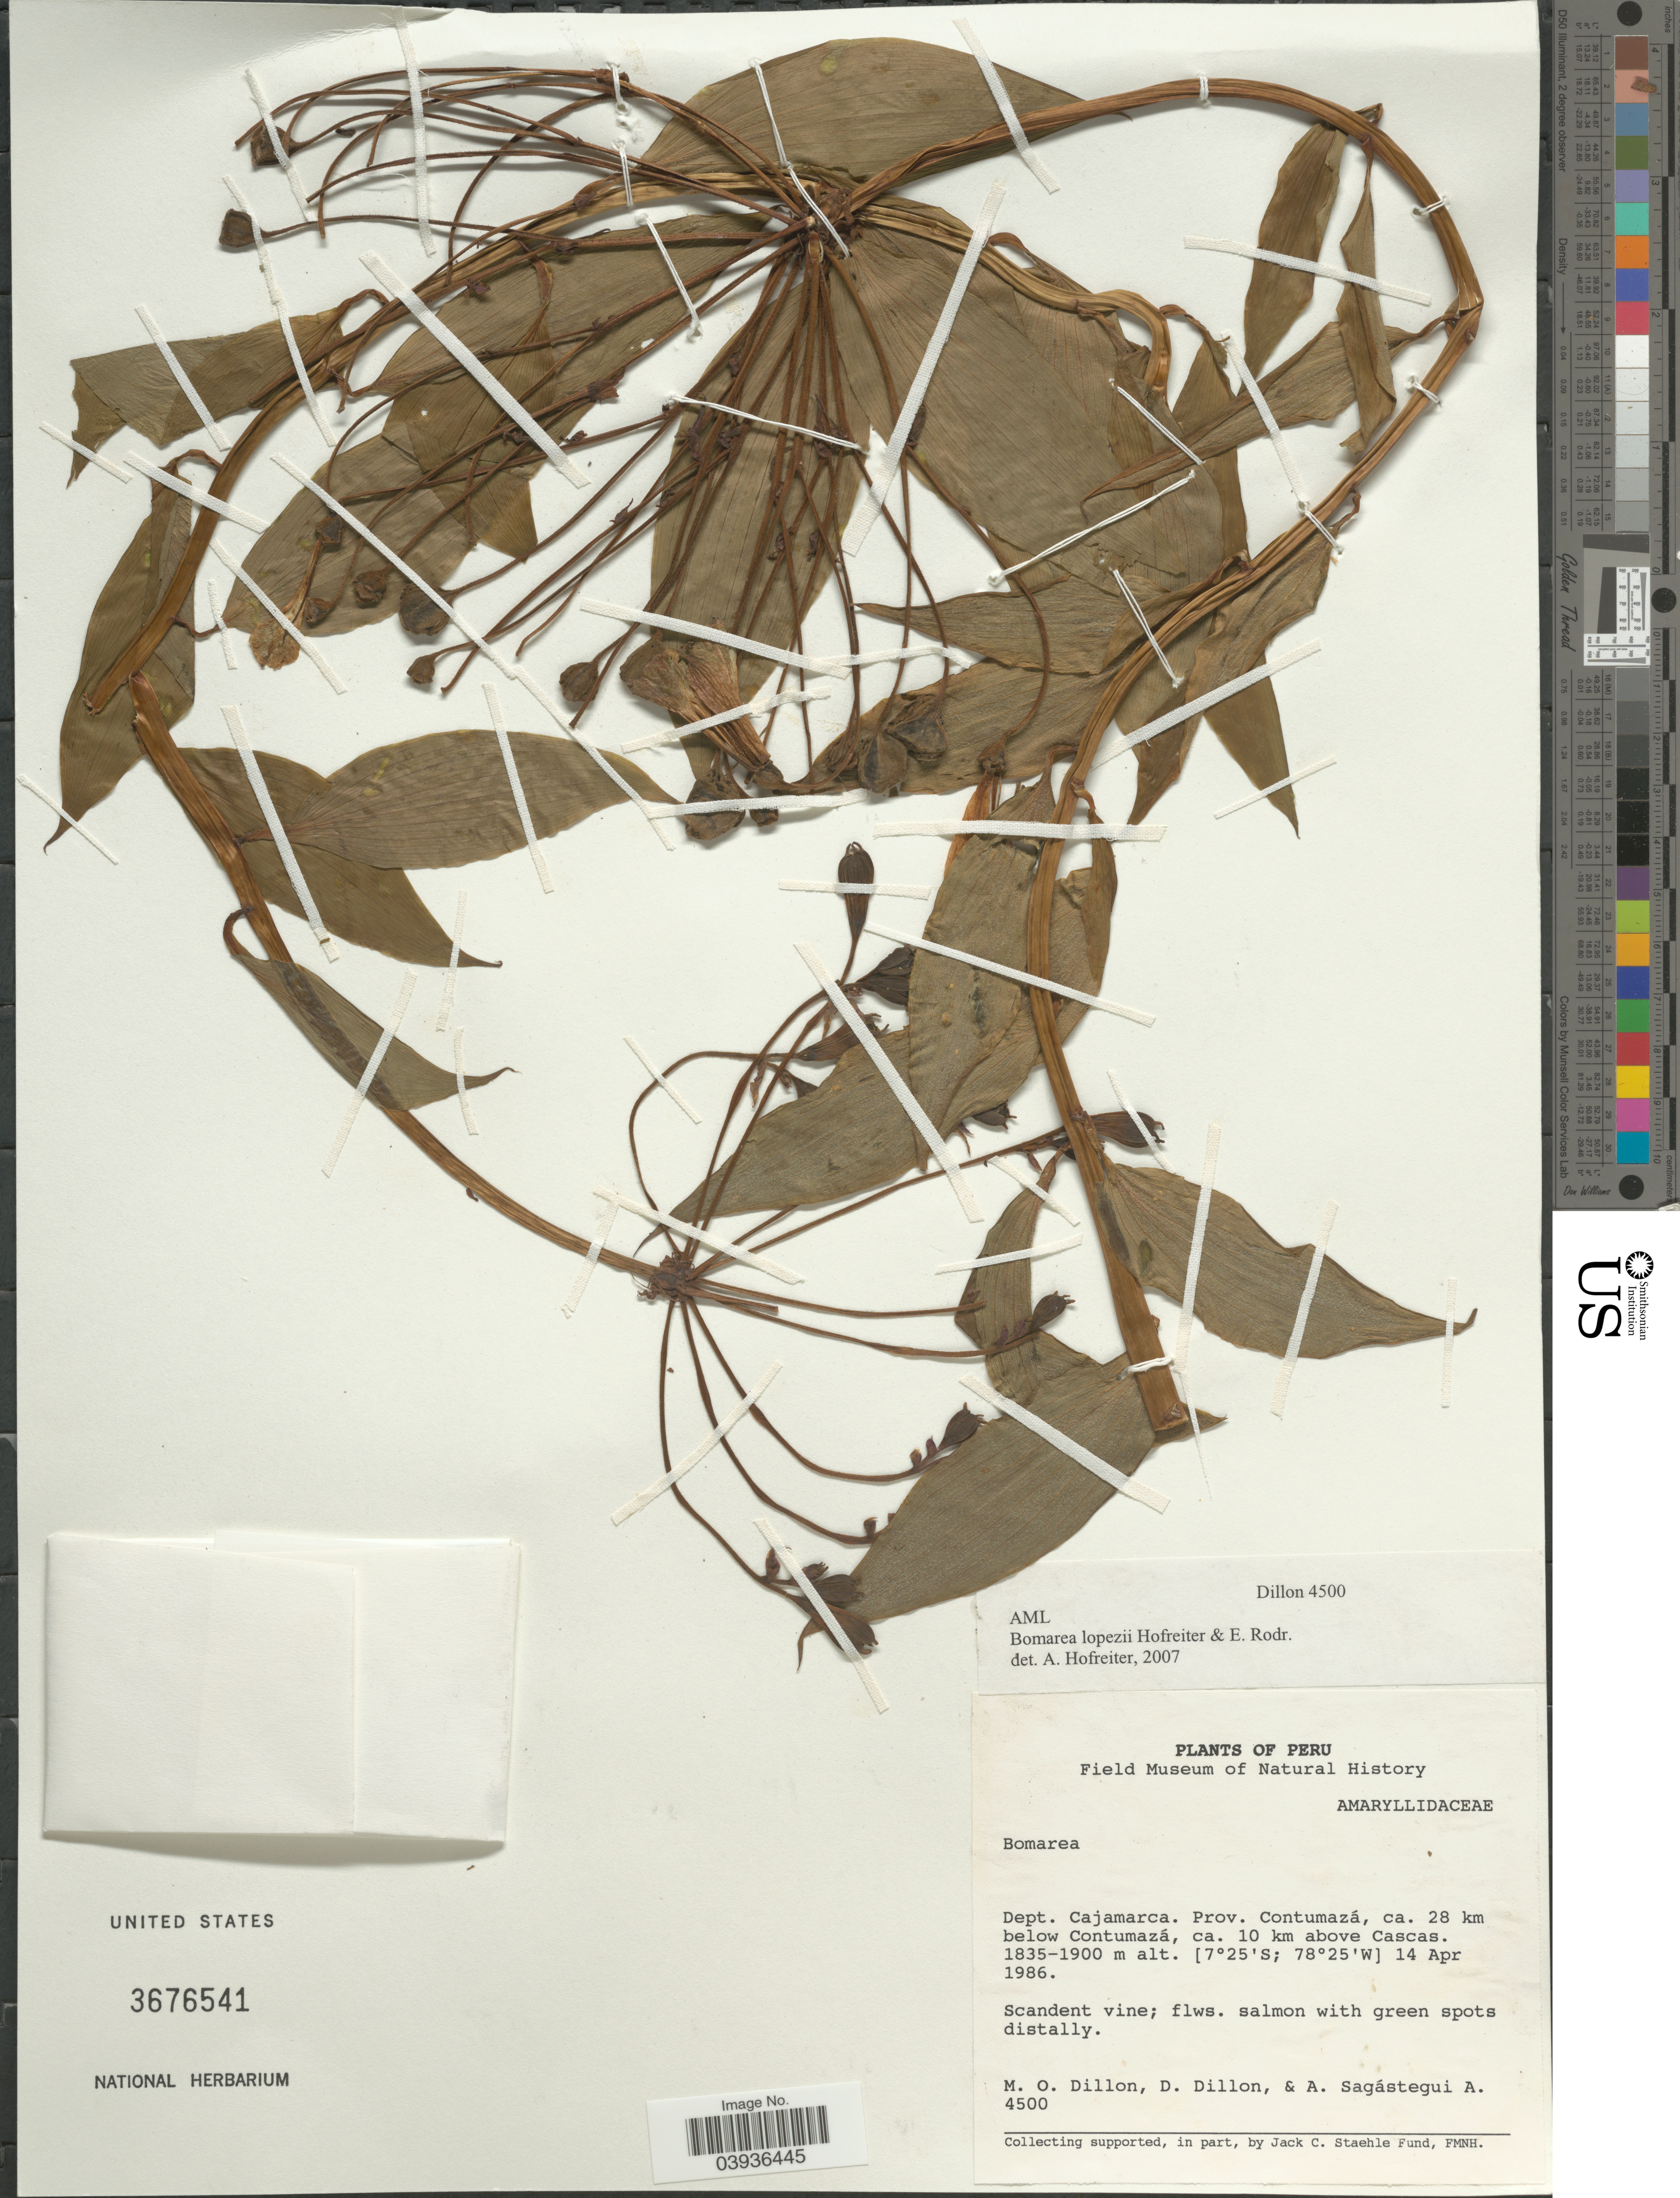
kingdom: Plantae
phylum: Tracheophyta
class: Liliopsida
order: Liliales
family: Alstroemeriaceae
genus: Bomarea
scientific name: Bomarea lopezii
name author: Hofreiter & E. Rodr.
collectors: M. O. Dillon, D. Dillon & A. Sagástegui A.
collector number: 4500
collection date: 1986-04-14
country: Peru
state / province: Cajamarca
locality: Dept. Cajamarca. Prov. Contumazá, ca. 28 km below Contumazá, ca. 10 km above Cascas.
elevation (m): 1835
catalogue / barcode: US 3676541